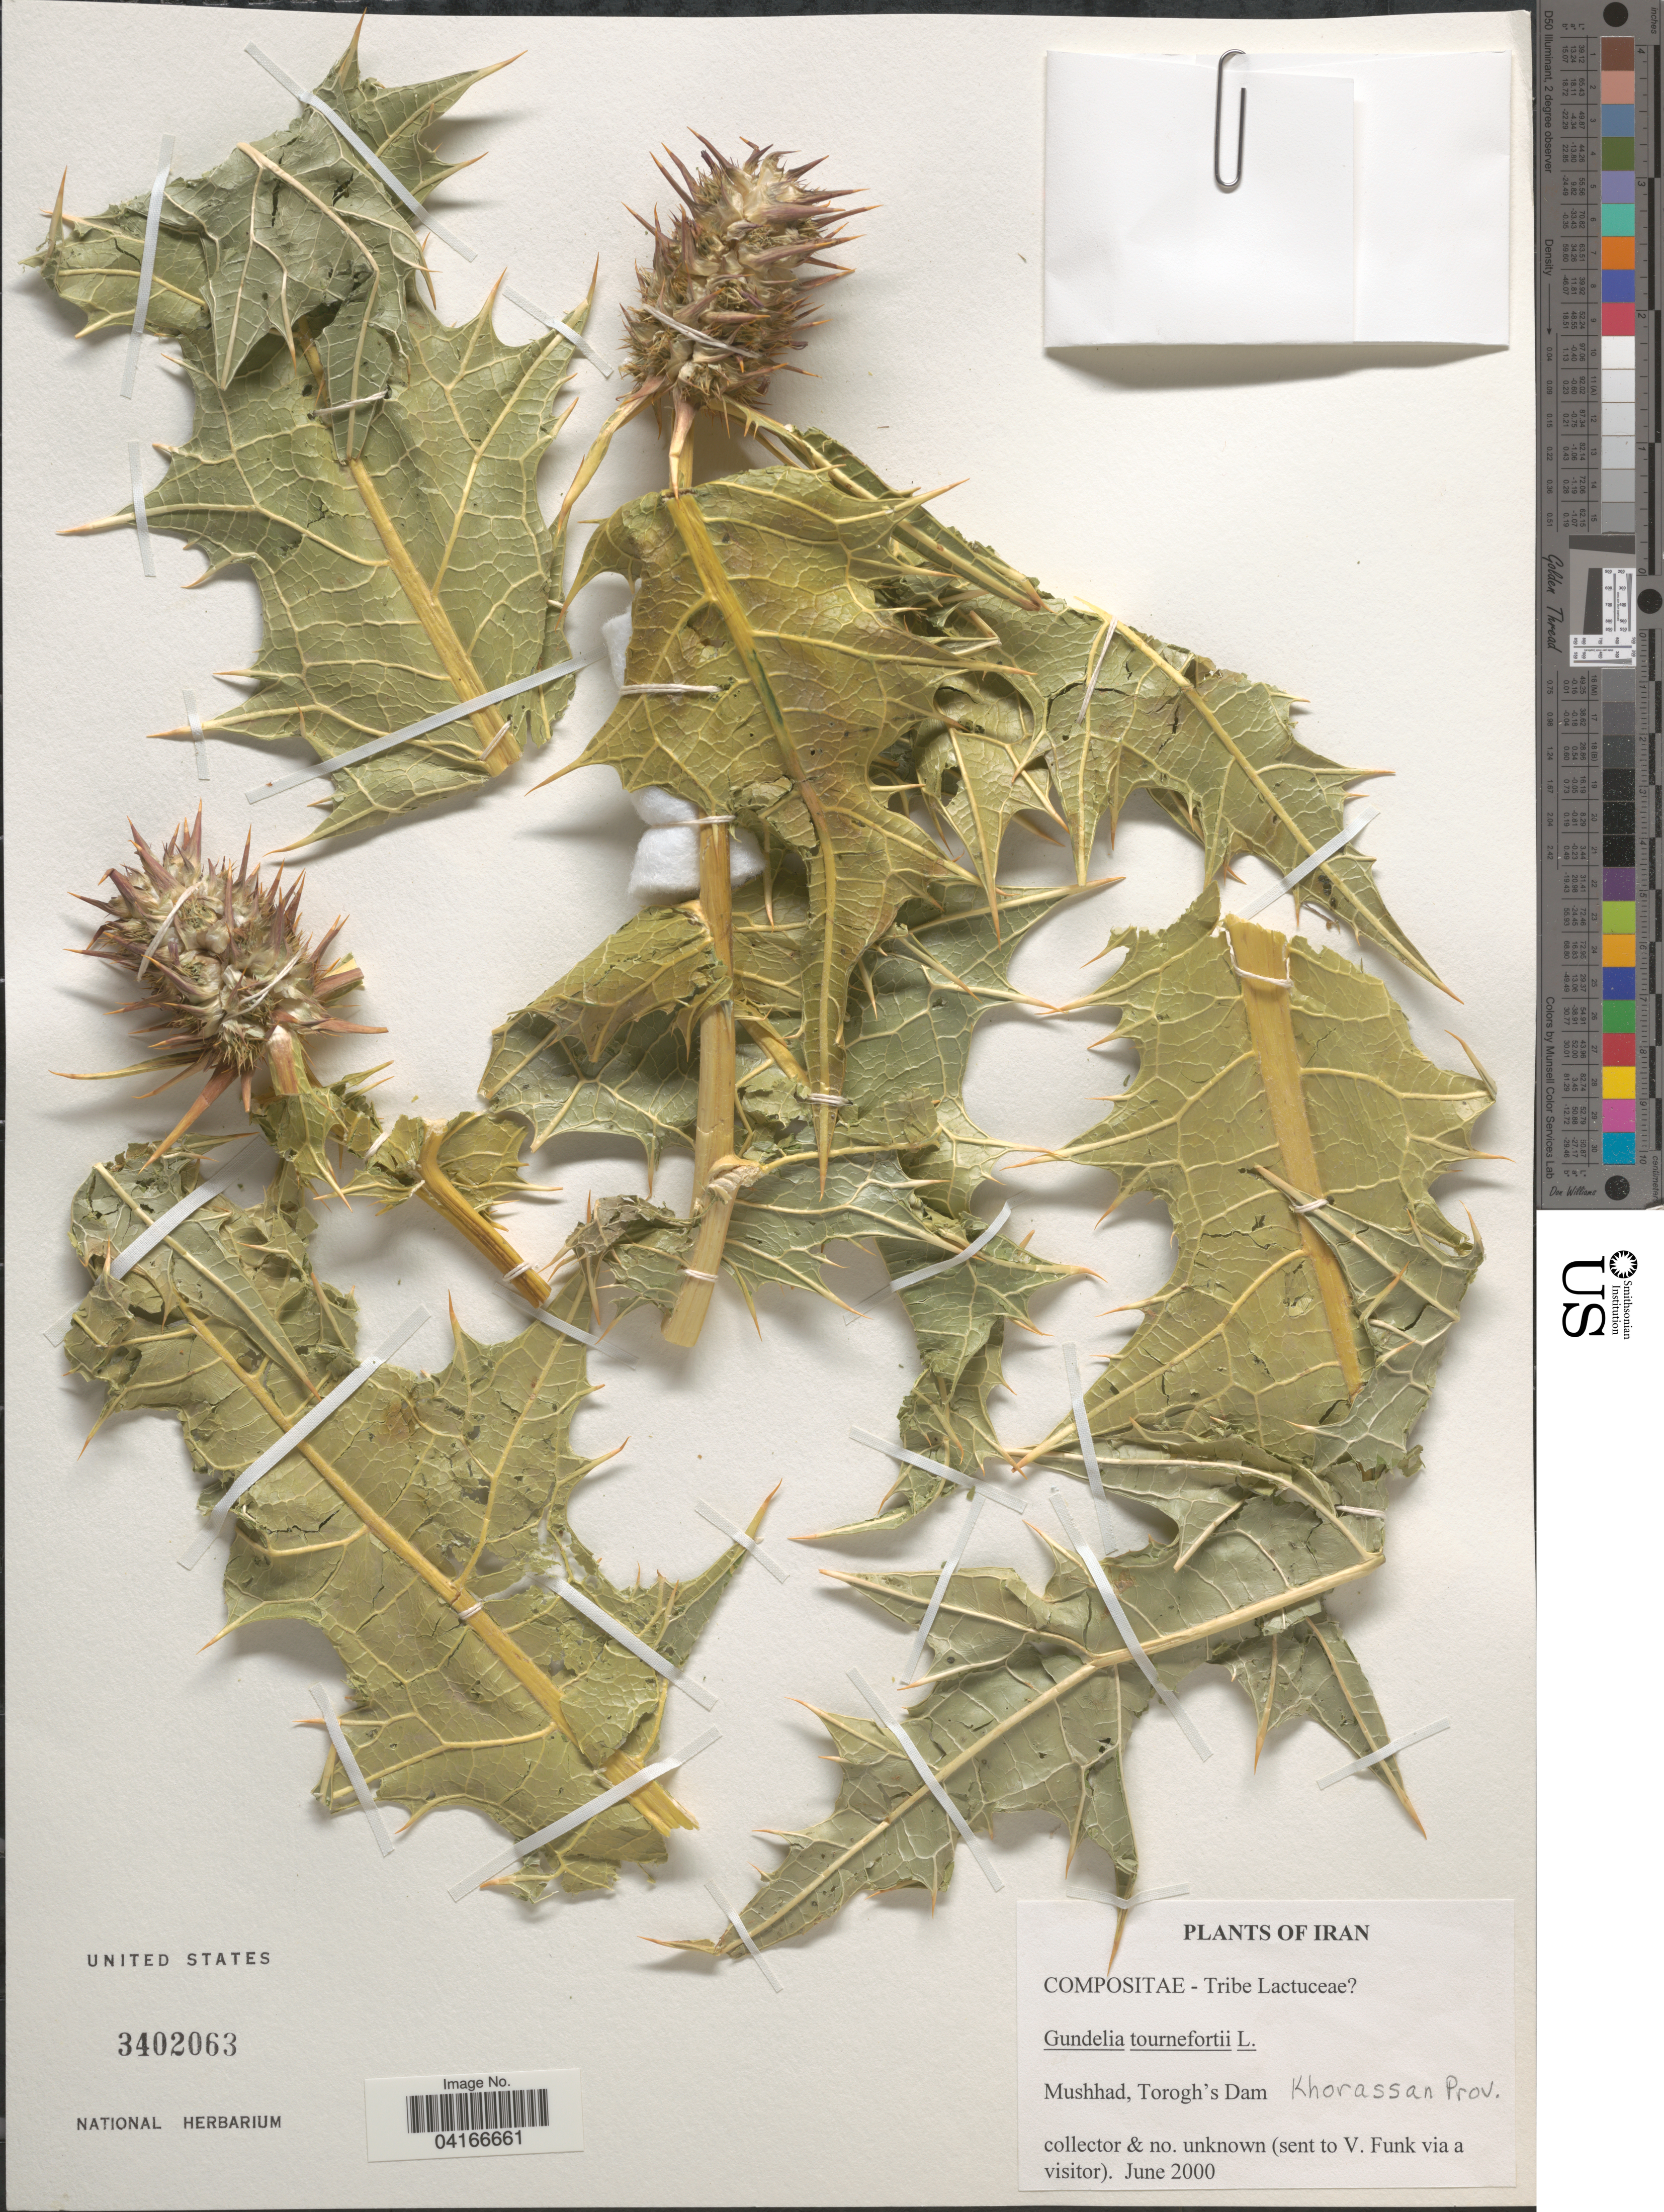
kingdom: Plantae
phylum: Tracheophyta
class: Magnoliopsida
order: Asterales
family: Asteraceae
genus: Gundelia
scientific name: Gundelia tournefortii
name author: L.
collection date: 2000-06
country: Iran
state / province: Khorasan [obsolete]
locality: Mushhad, Torogh's Dam. Khorassan Prov.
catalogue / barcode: US 3402063